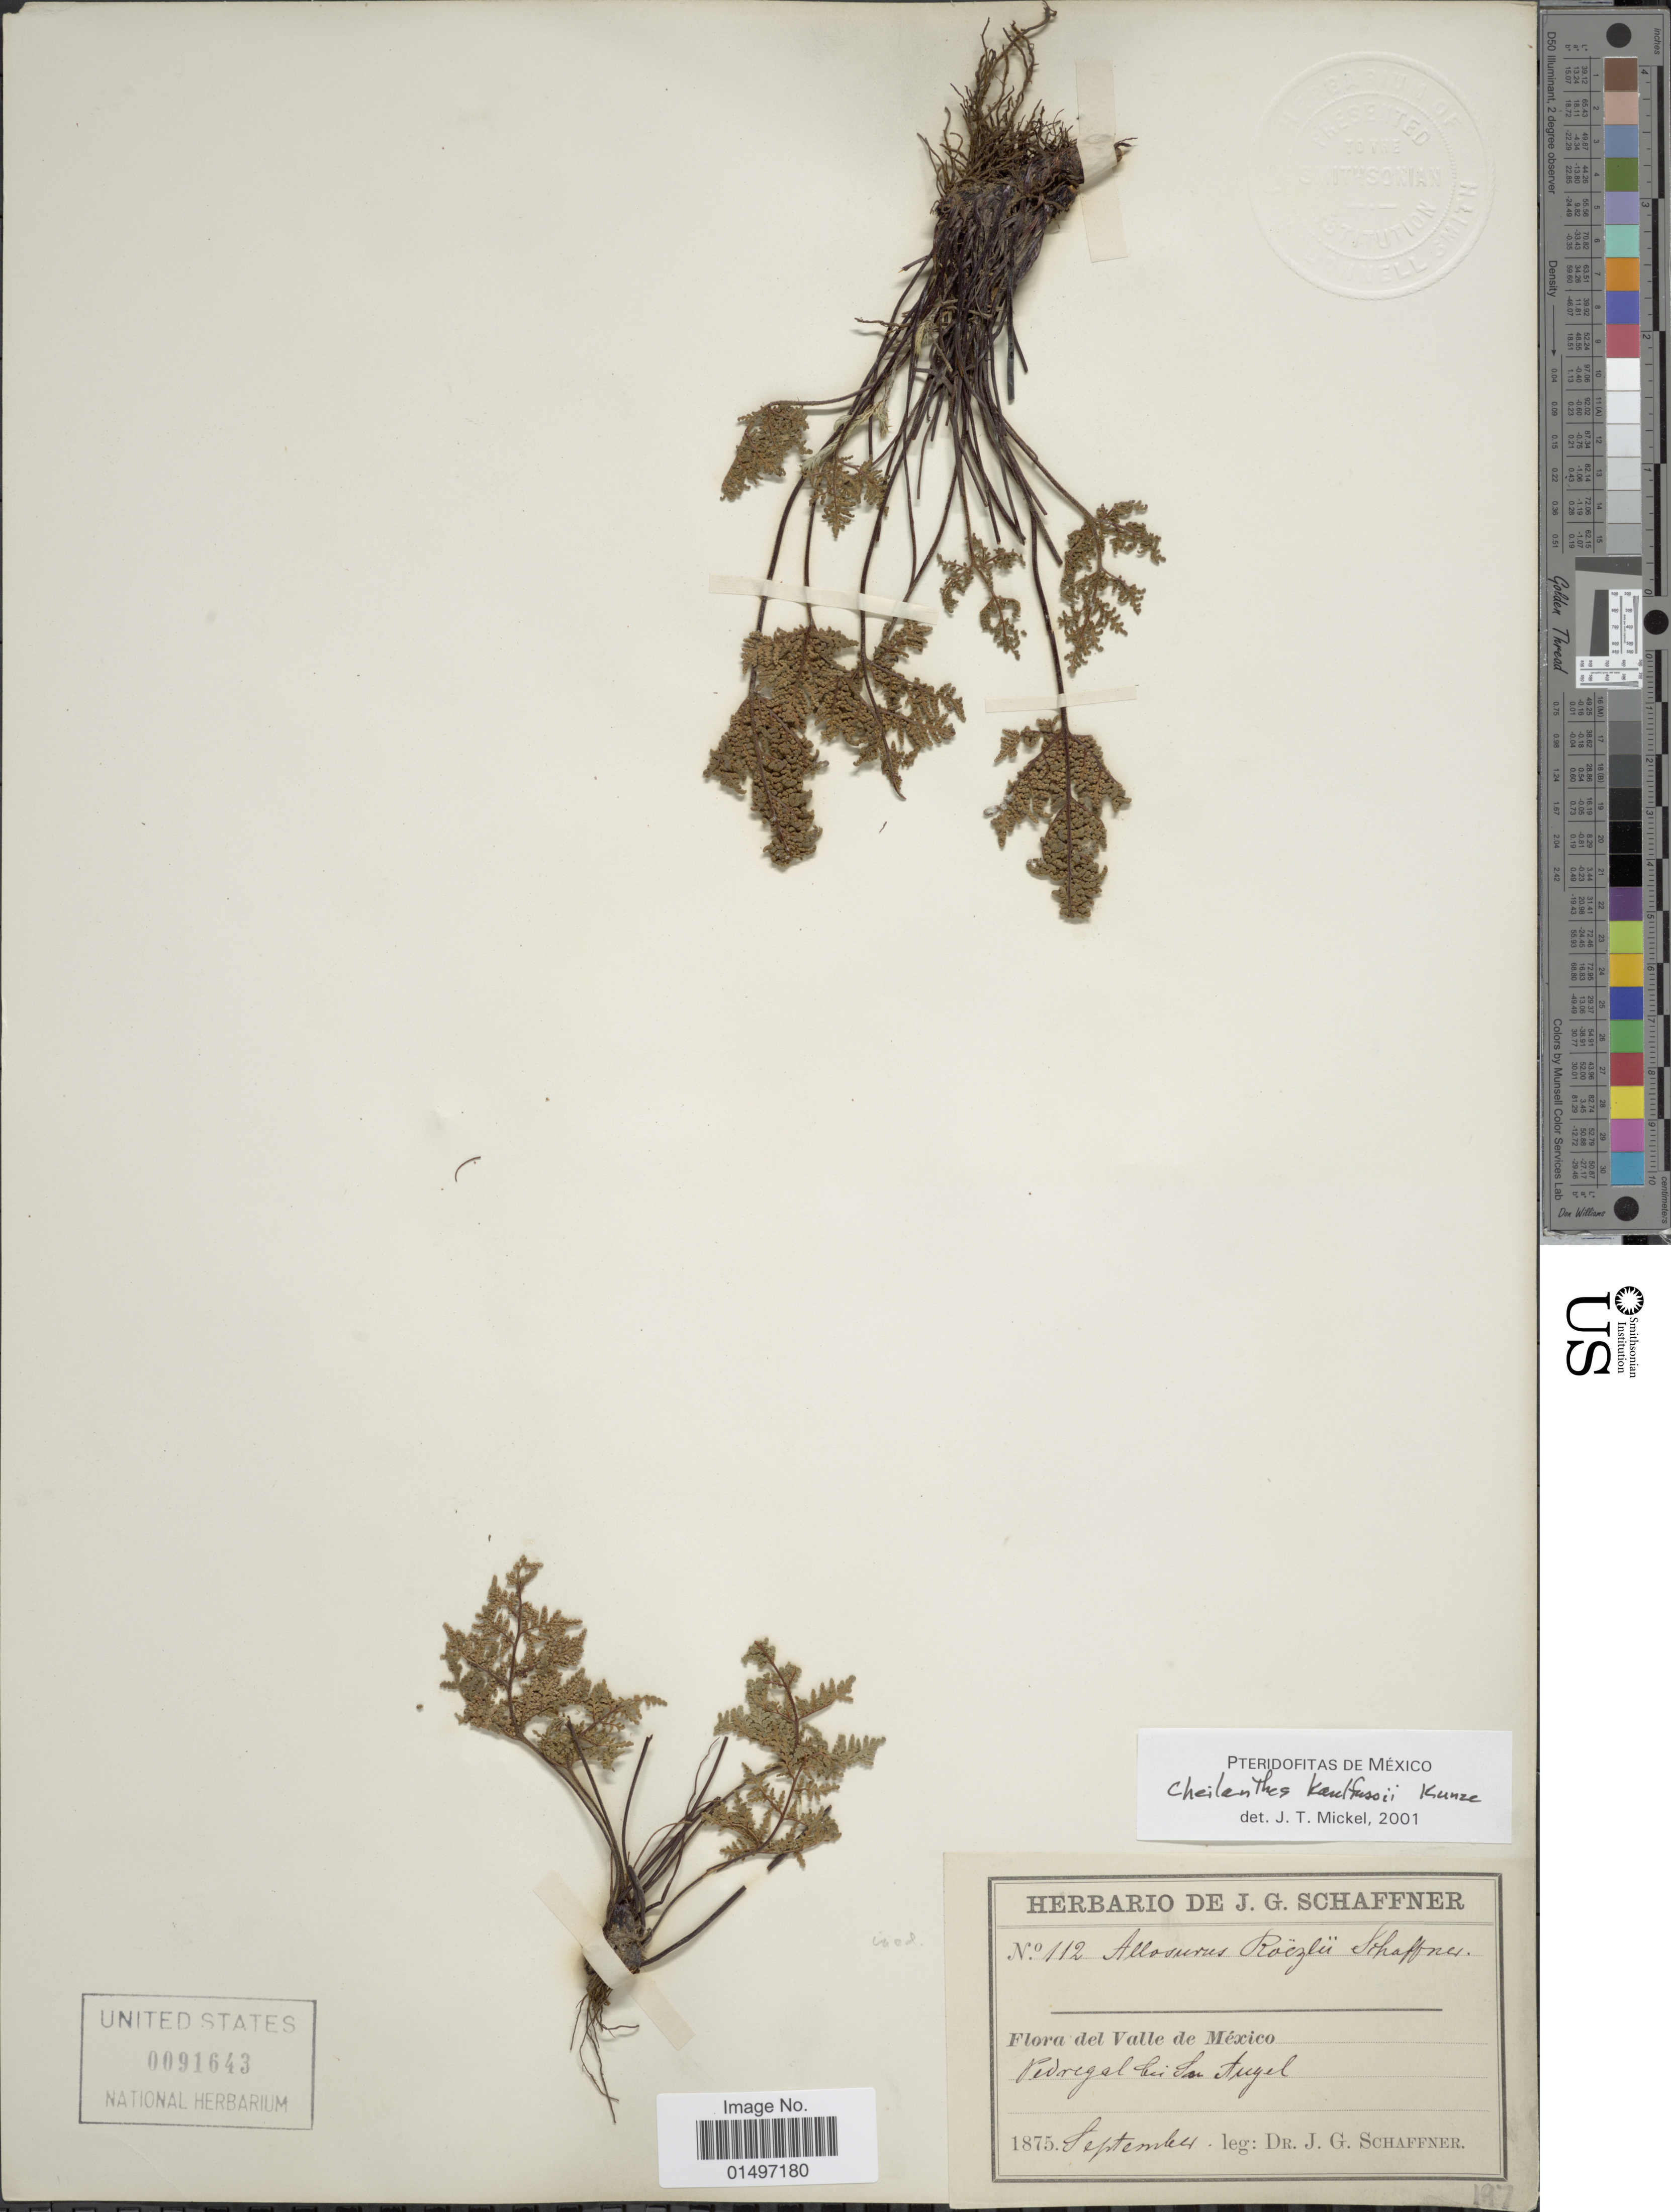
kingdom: Plantae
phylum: Tracheophyta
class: Polypodiopsida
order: Polypodiales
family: Pteridaceae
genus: Gaga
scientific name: Gaga kaulfussii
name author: (Kunze) Fay W. Li & Windham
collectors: J. G. Schaffner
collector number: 112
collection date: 1875-09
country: Mexico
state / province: México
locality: Mexico, Valle de Mexico. Pedregal bei San Angel.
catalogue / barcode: US 91643